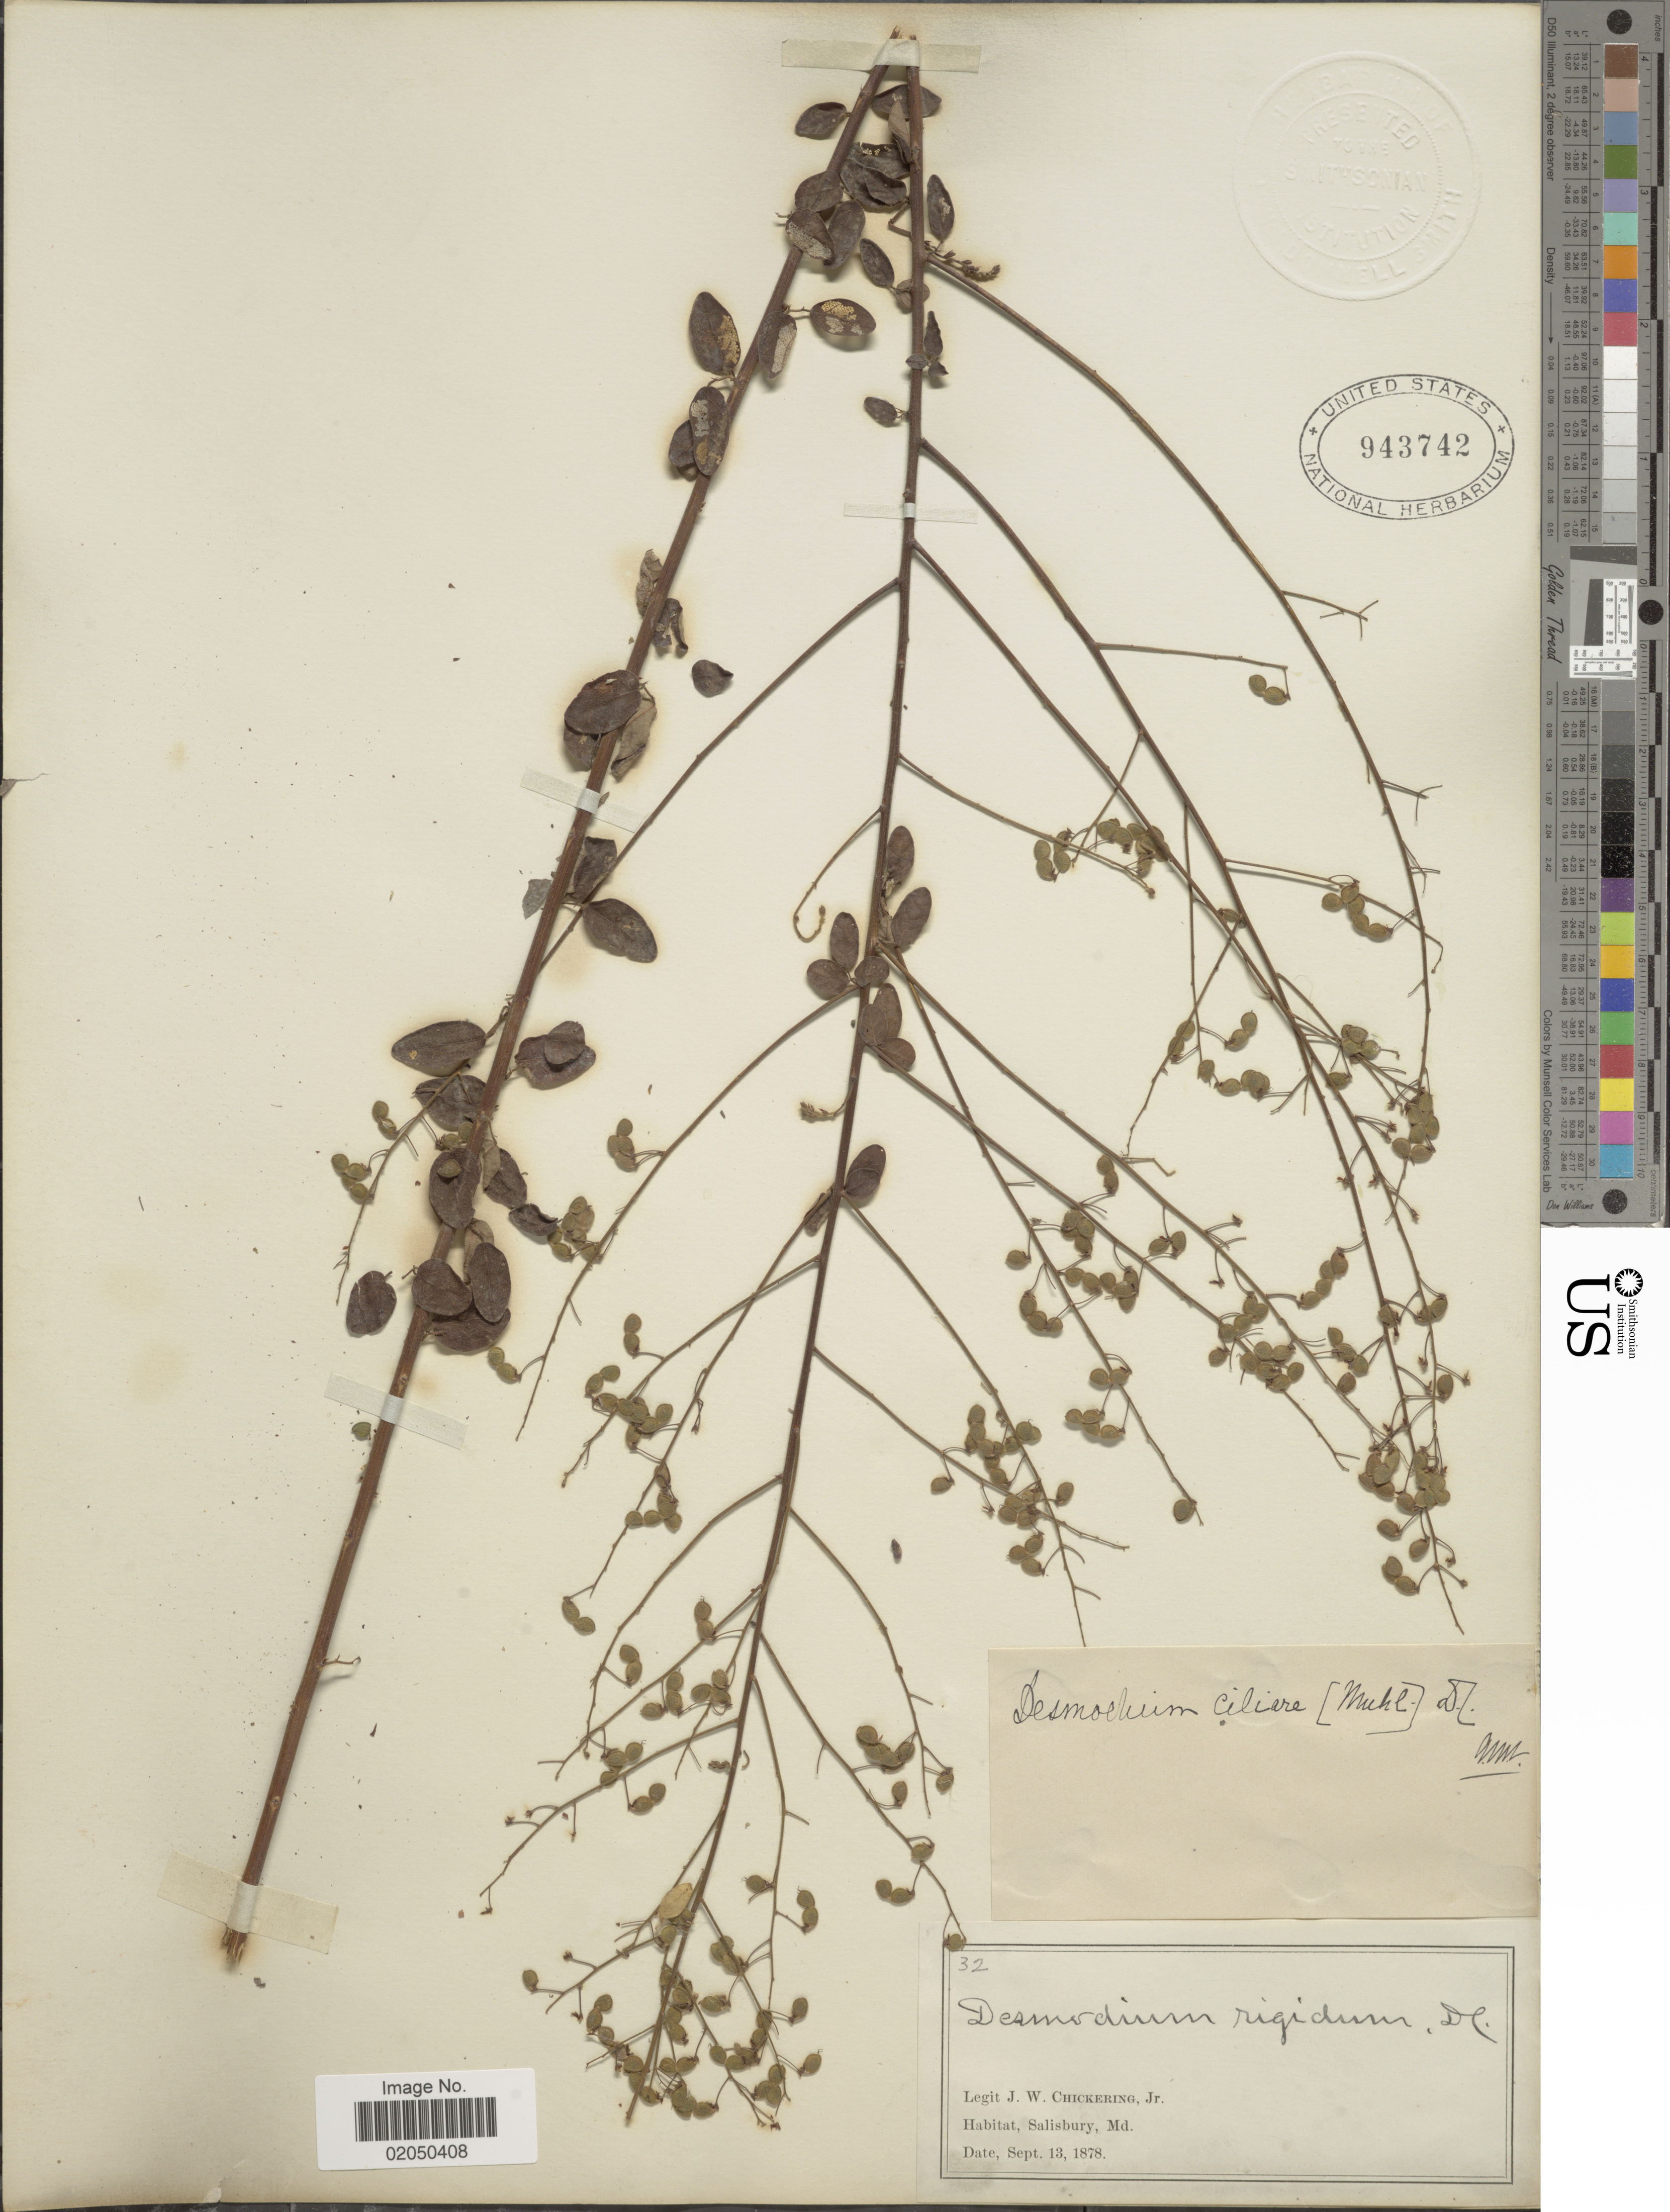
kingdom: Plantae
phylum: Tracheophyta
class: Magnoliopsida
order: Fabales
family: Fabaceae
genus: Desmodium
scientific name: Desmodium ciliare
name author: (Muhl. ex Willd.) DC.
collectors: J. Chickering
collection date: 1878-09-13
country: United States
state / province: Maryland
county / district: Wicomico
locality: Salisbury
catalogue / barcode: US 943742